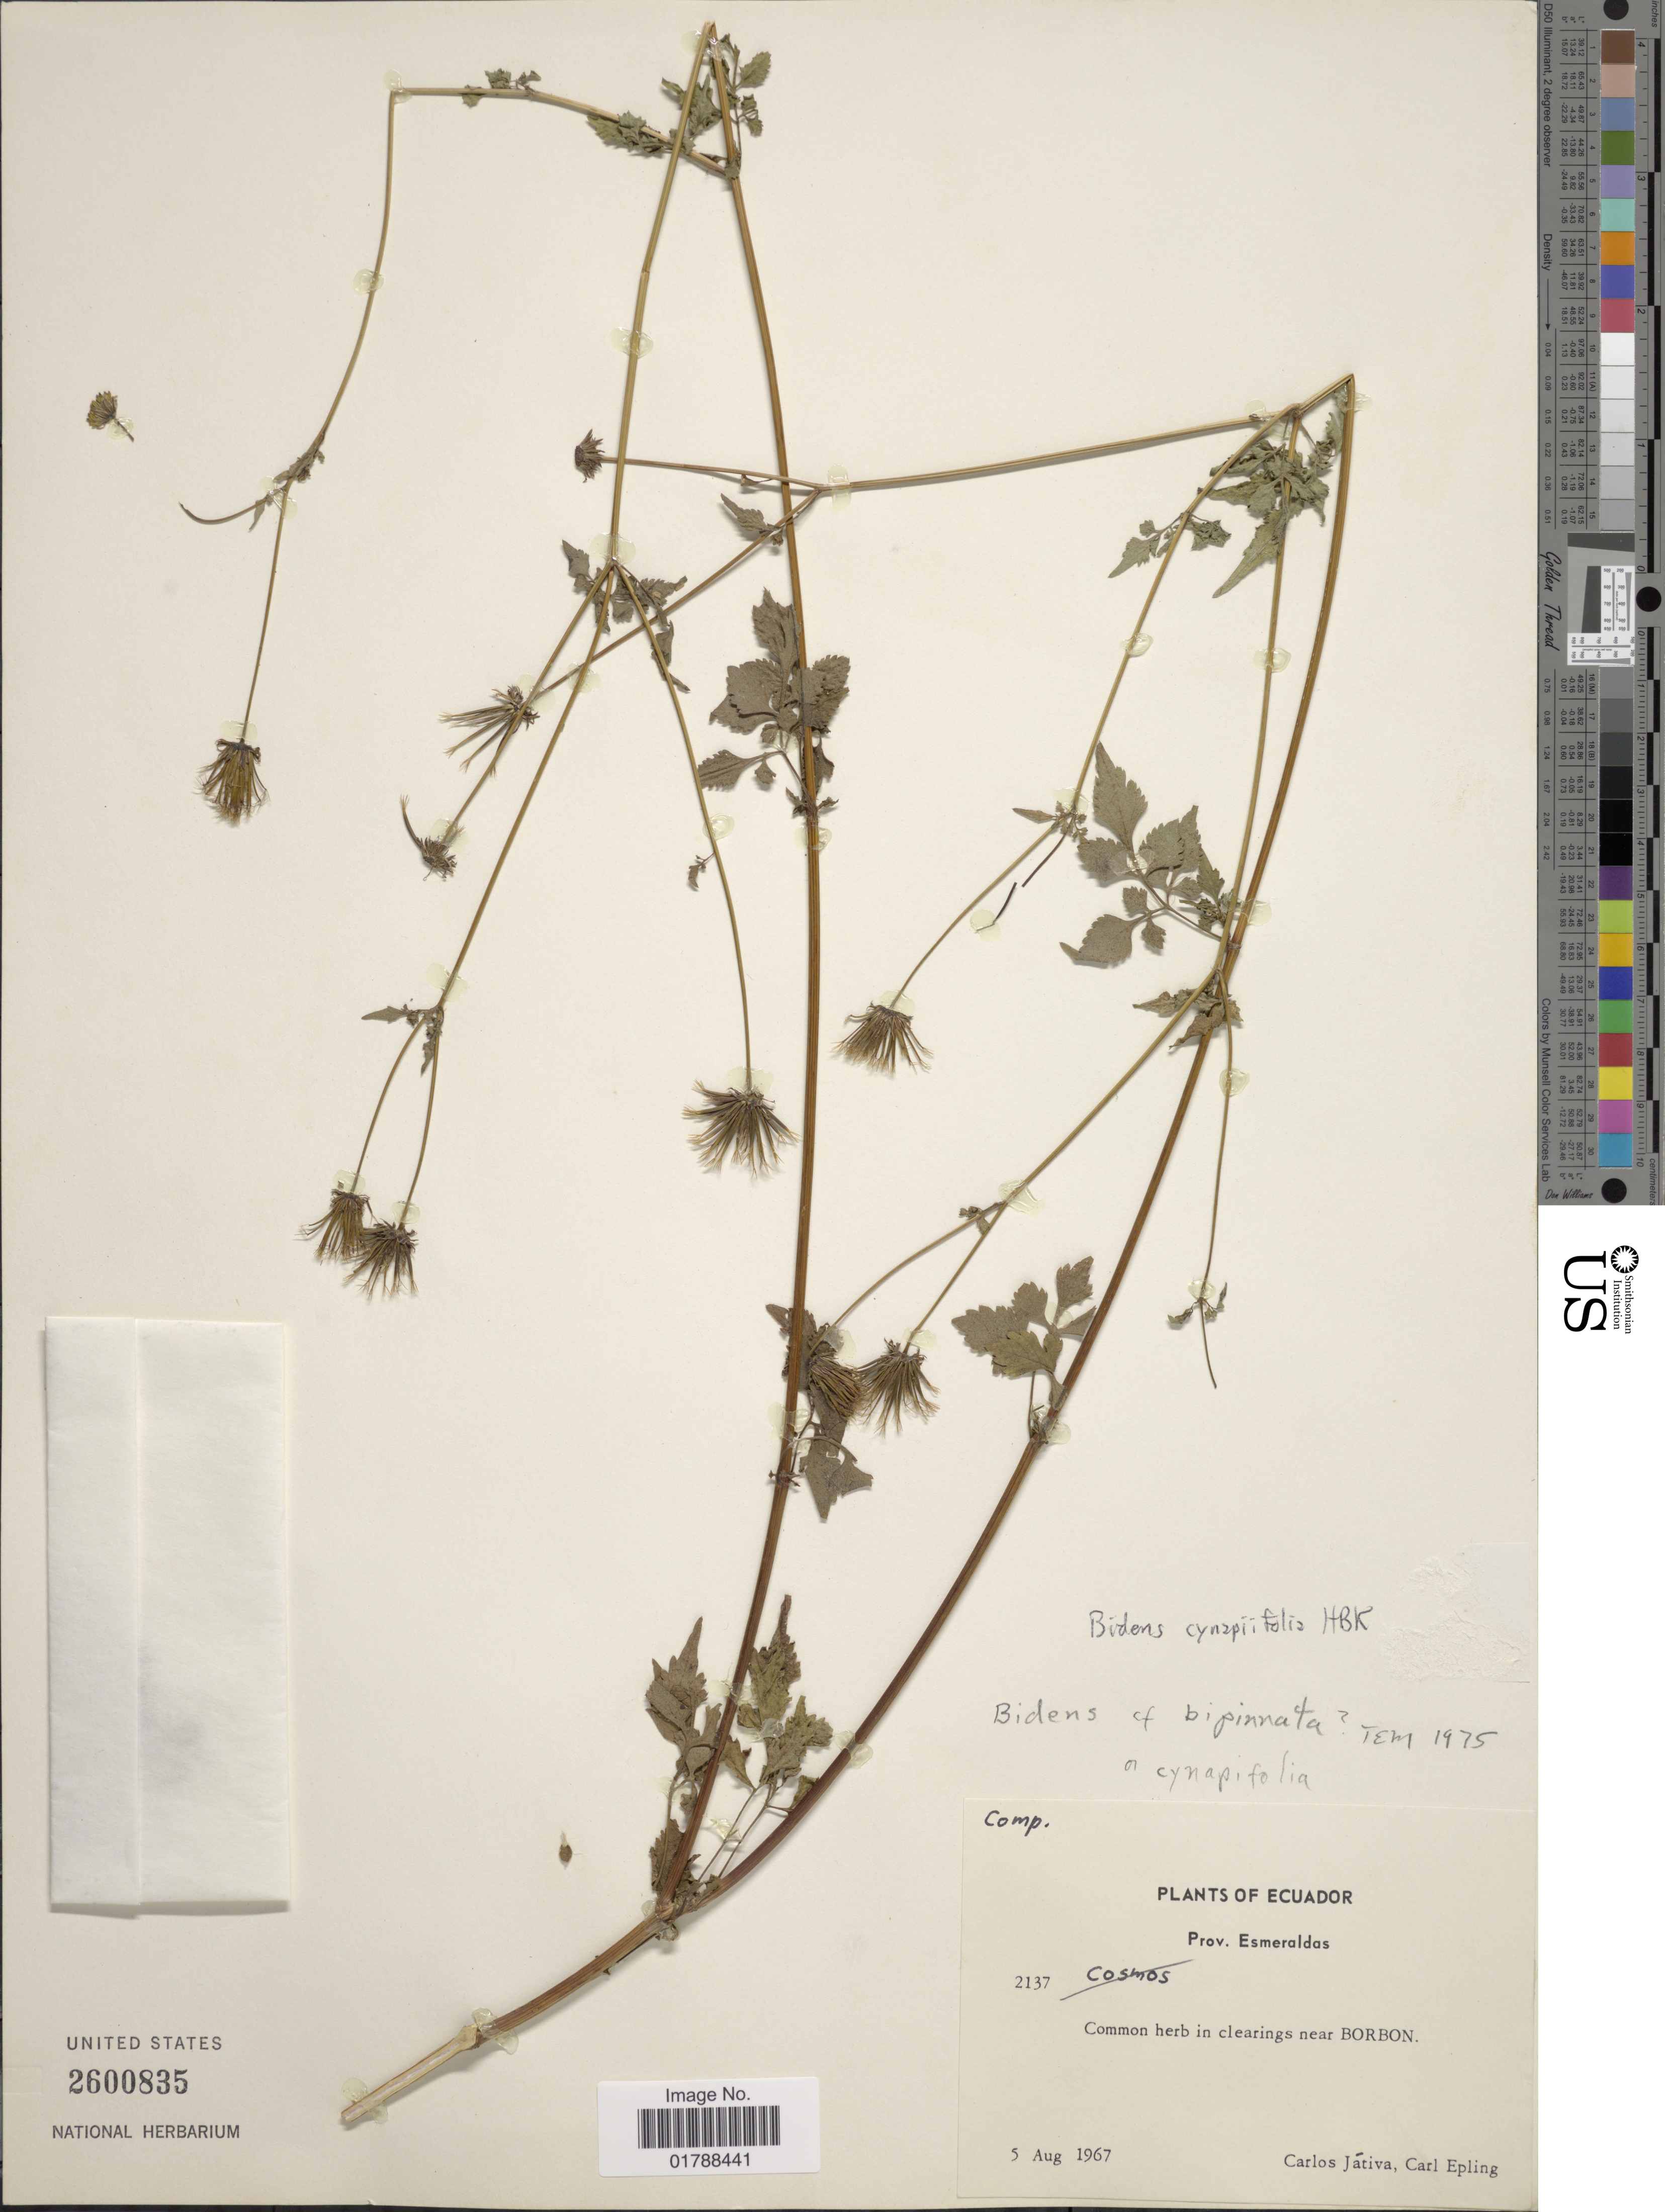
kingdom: Plantae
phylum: Tracheophyta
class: Magnoliopsida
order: Asterales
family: Asteraceae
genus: Bidens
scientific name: Bidens cynapiifolia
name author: Kunth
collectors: C. D. Játiva & C. C. Epling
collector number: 2137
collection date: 1967-08-05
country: Ecuador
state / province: Esmeraldas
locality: Near Borbon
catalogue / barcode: US 2600835